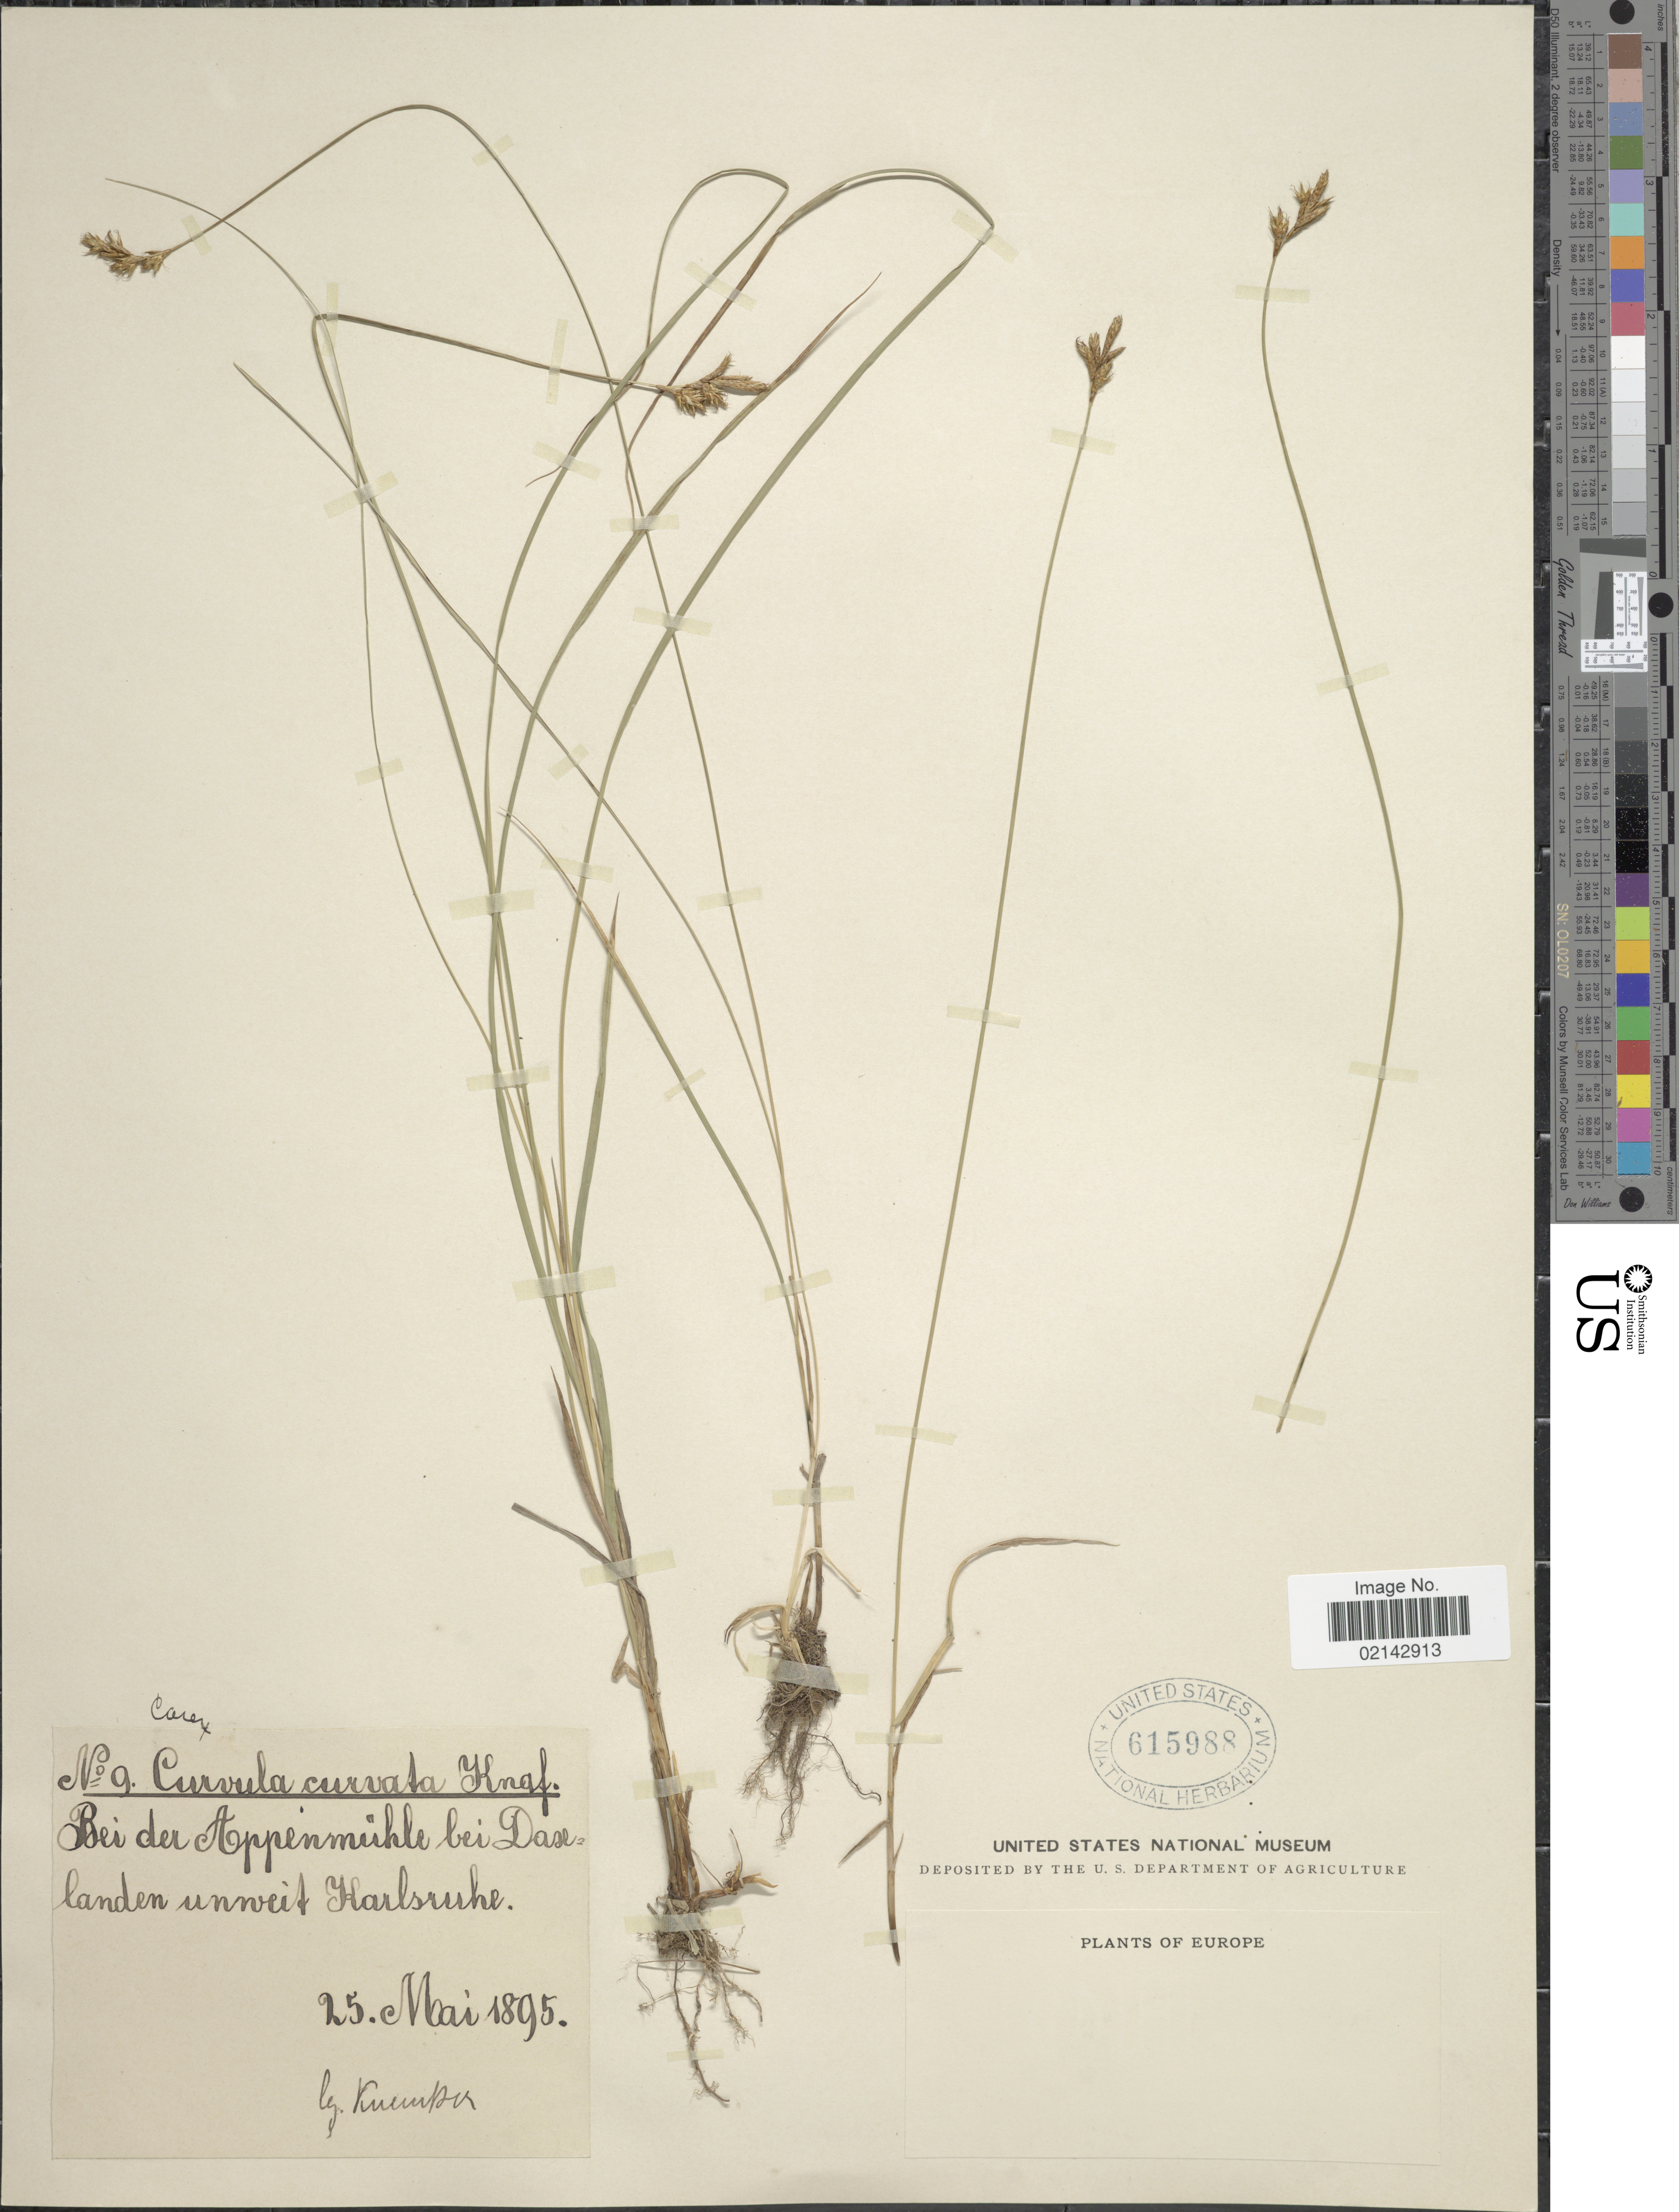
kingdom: Plantae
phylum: Tracheophyta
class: Liliopsida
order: Poales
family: Cyperaceae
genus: Carex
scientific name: Carex curvata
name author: Knaf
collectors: Kneucker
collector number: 9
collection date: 1895-05-25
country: Germany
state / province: Baden-Württemberg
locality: Bei der Appenmuhle bei Dase-landen unweit Karlsruhe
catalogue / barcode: US 615988